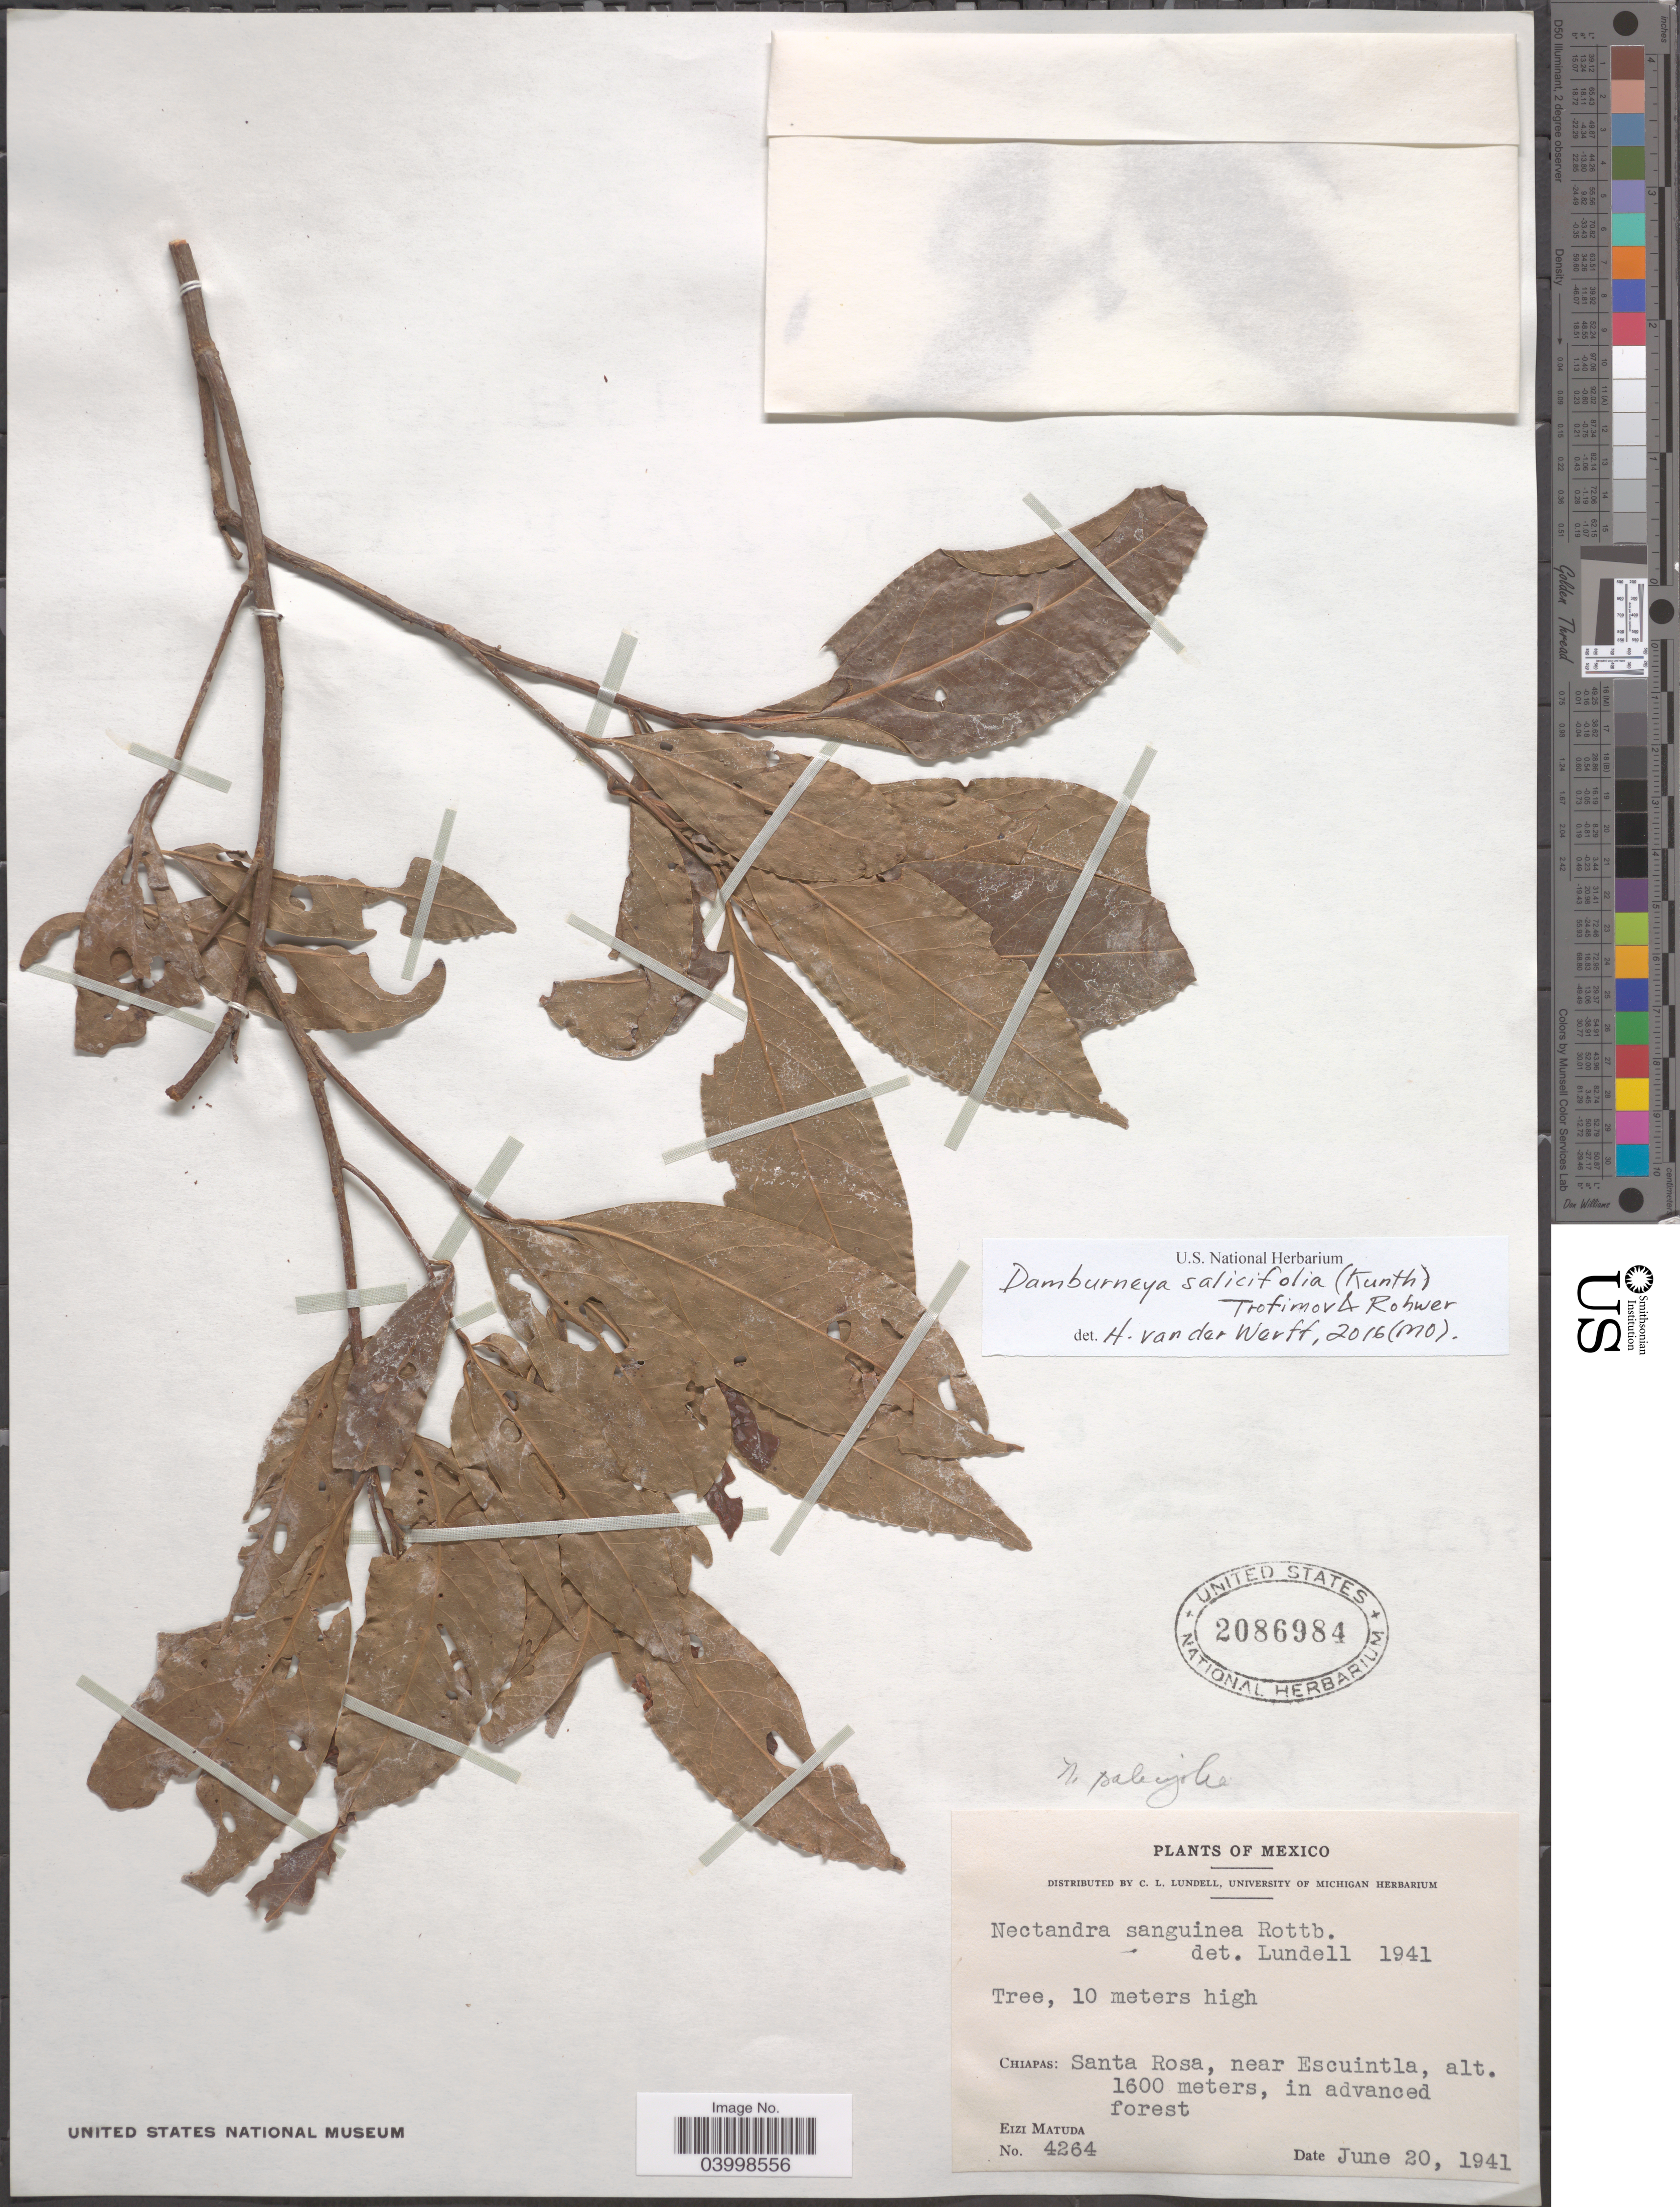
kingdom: Plantae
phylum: Tracheophyta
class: Magnoliopsida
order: Laurales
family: Lauraceae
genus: Damburneya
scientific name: Damburneya salicifolia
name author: (Kunth) Trofimov & Rohwer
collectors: E. Matuda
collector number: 4264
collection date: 1941-06-20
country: Mexico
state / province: Chiapas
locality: Santa Rosa, near Escuintla.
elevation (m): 1600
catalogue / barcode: US 2086984